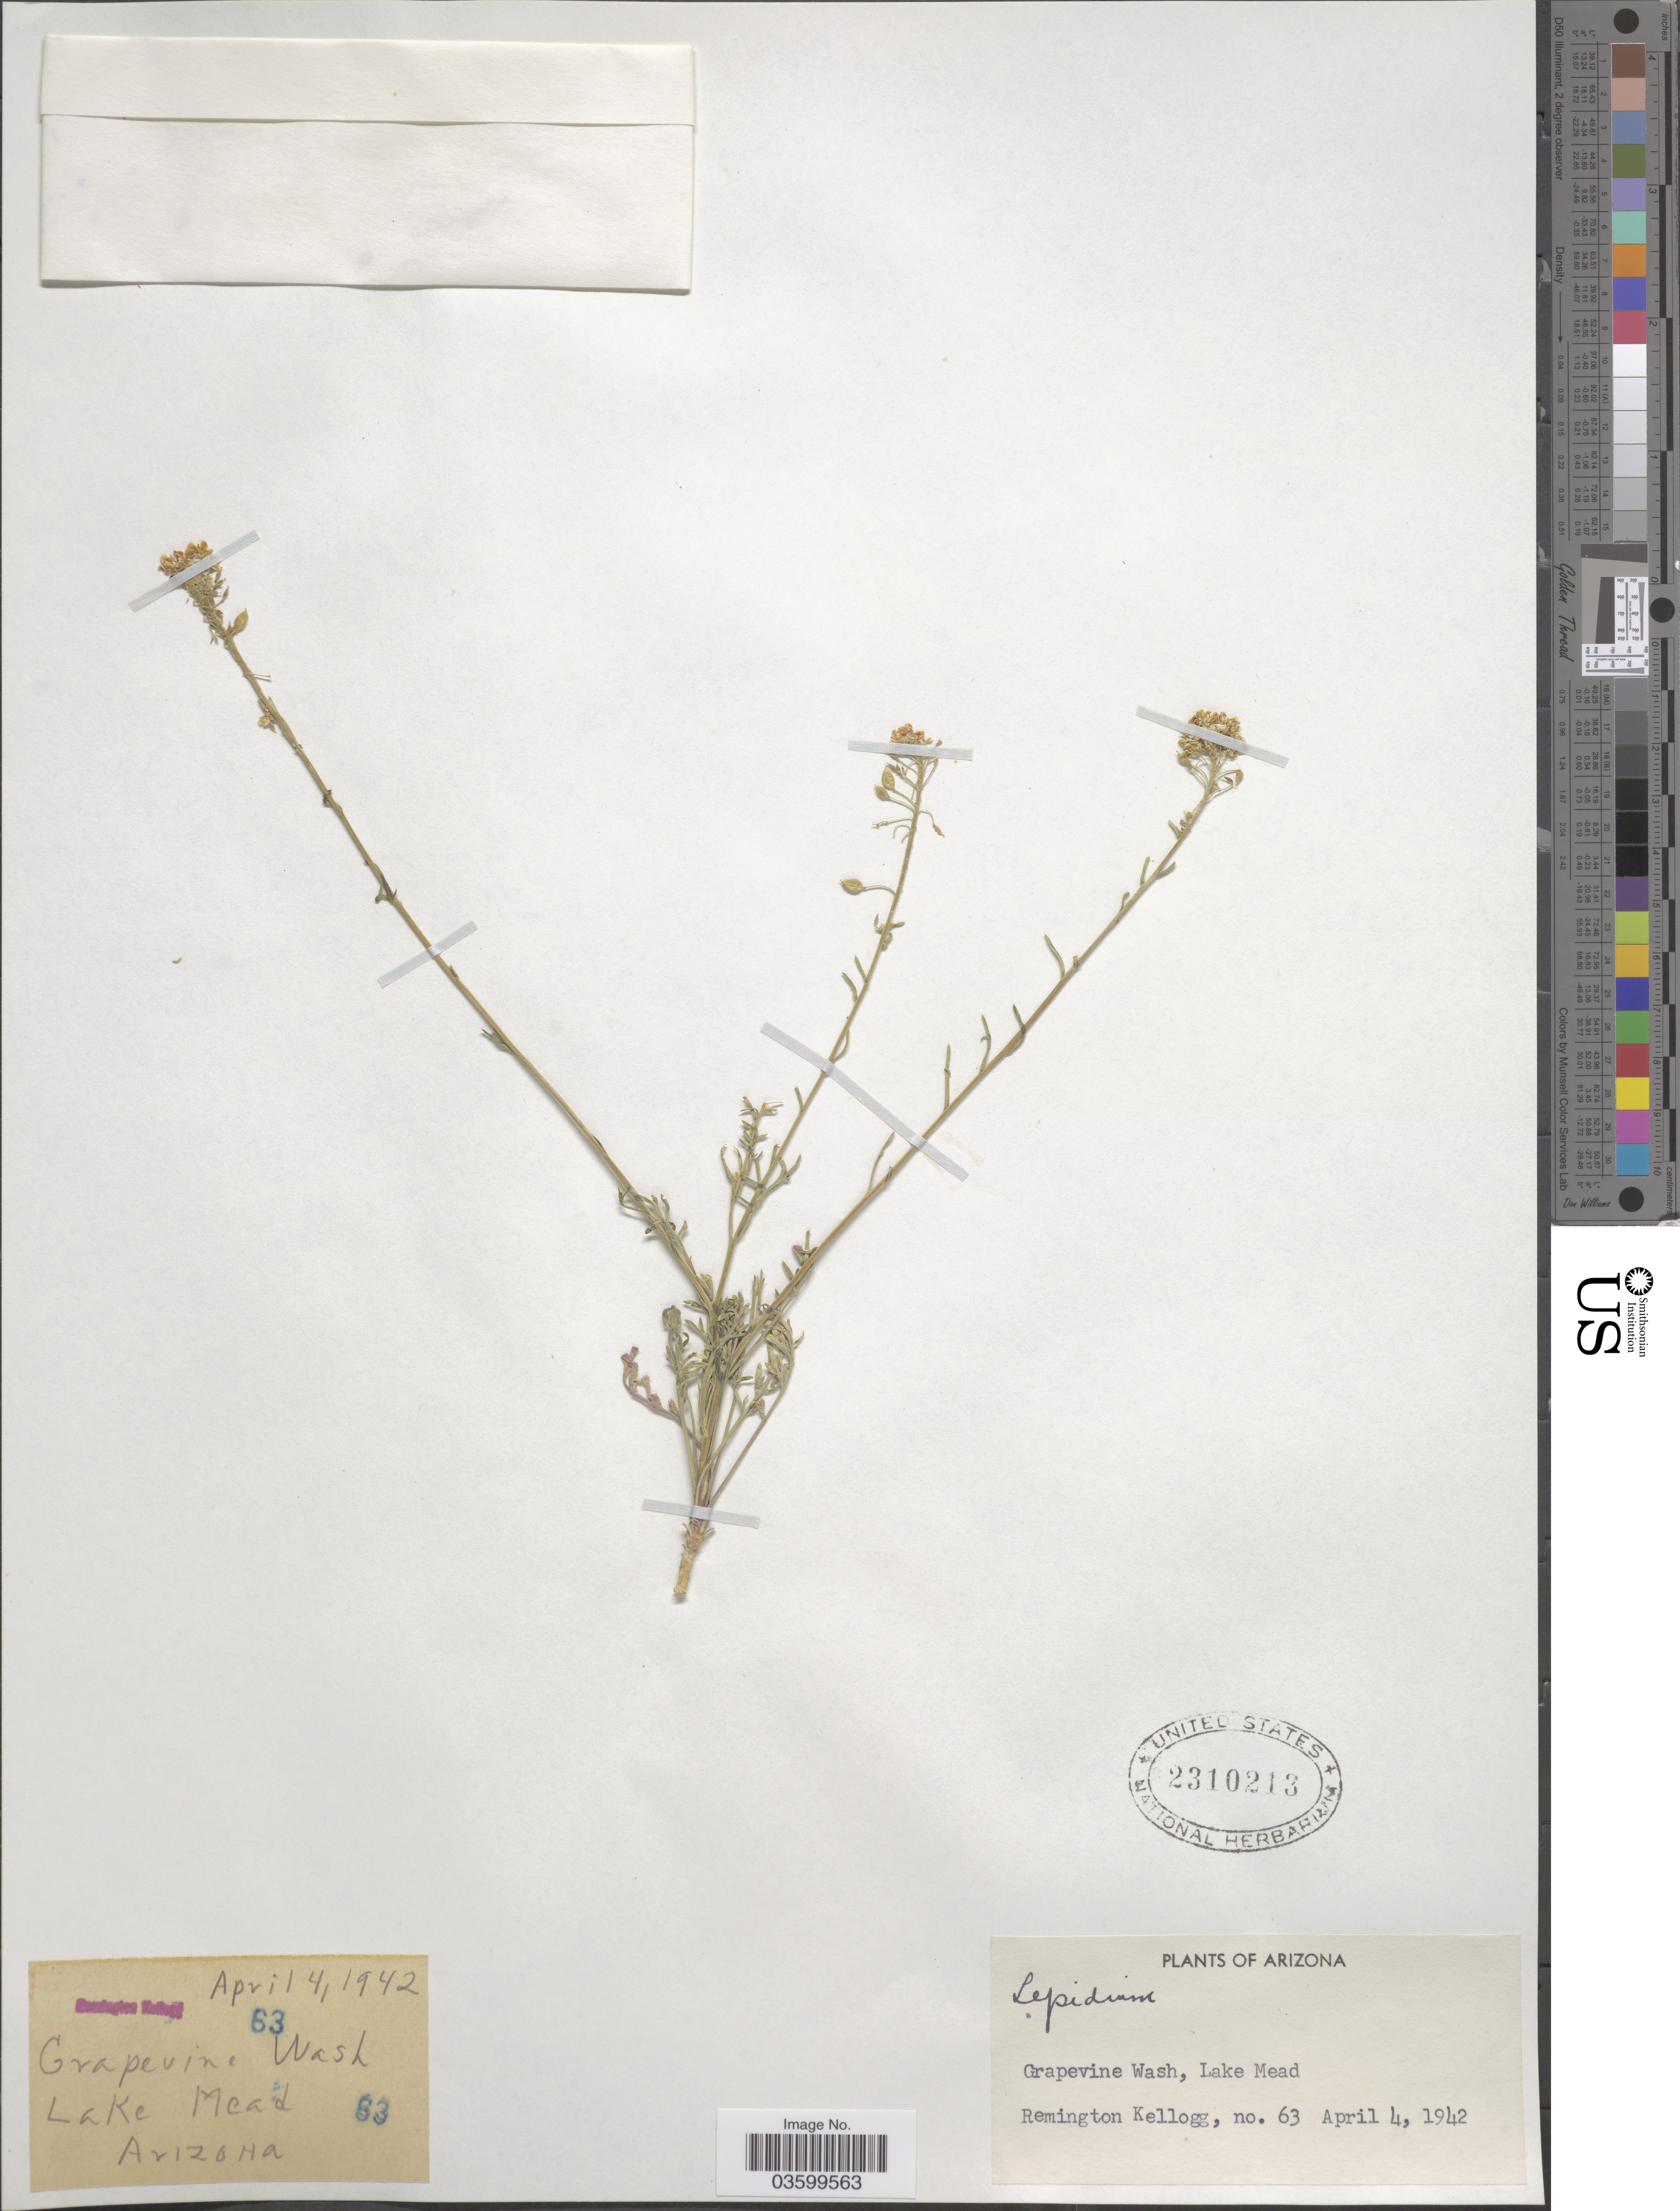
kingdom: Plantae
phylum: Tracheophyta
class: Magnoliopsida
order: Brassicales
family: Brassicaceae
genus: Lepidium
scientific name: Lepidium sp.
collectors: R. Kellogg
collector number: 63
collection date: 1942-04-04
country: United States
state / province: Arizona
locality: Grapevine Wash, Lake Meade.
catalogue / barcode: US 2310213